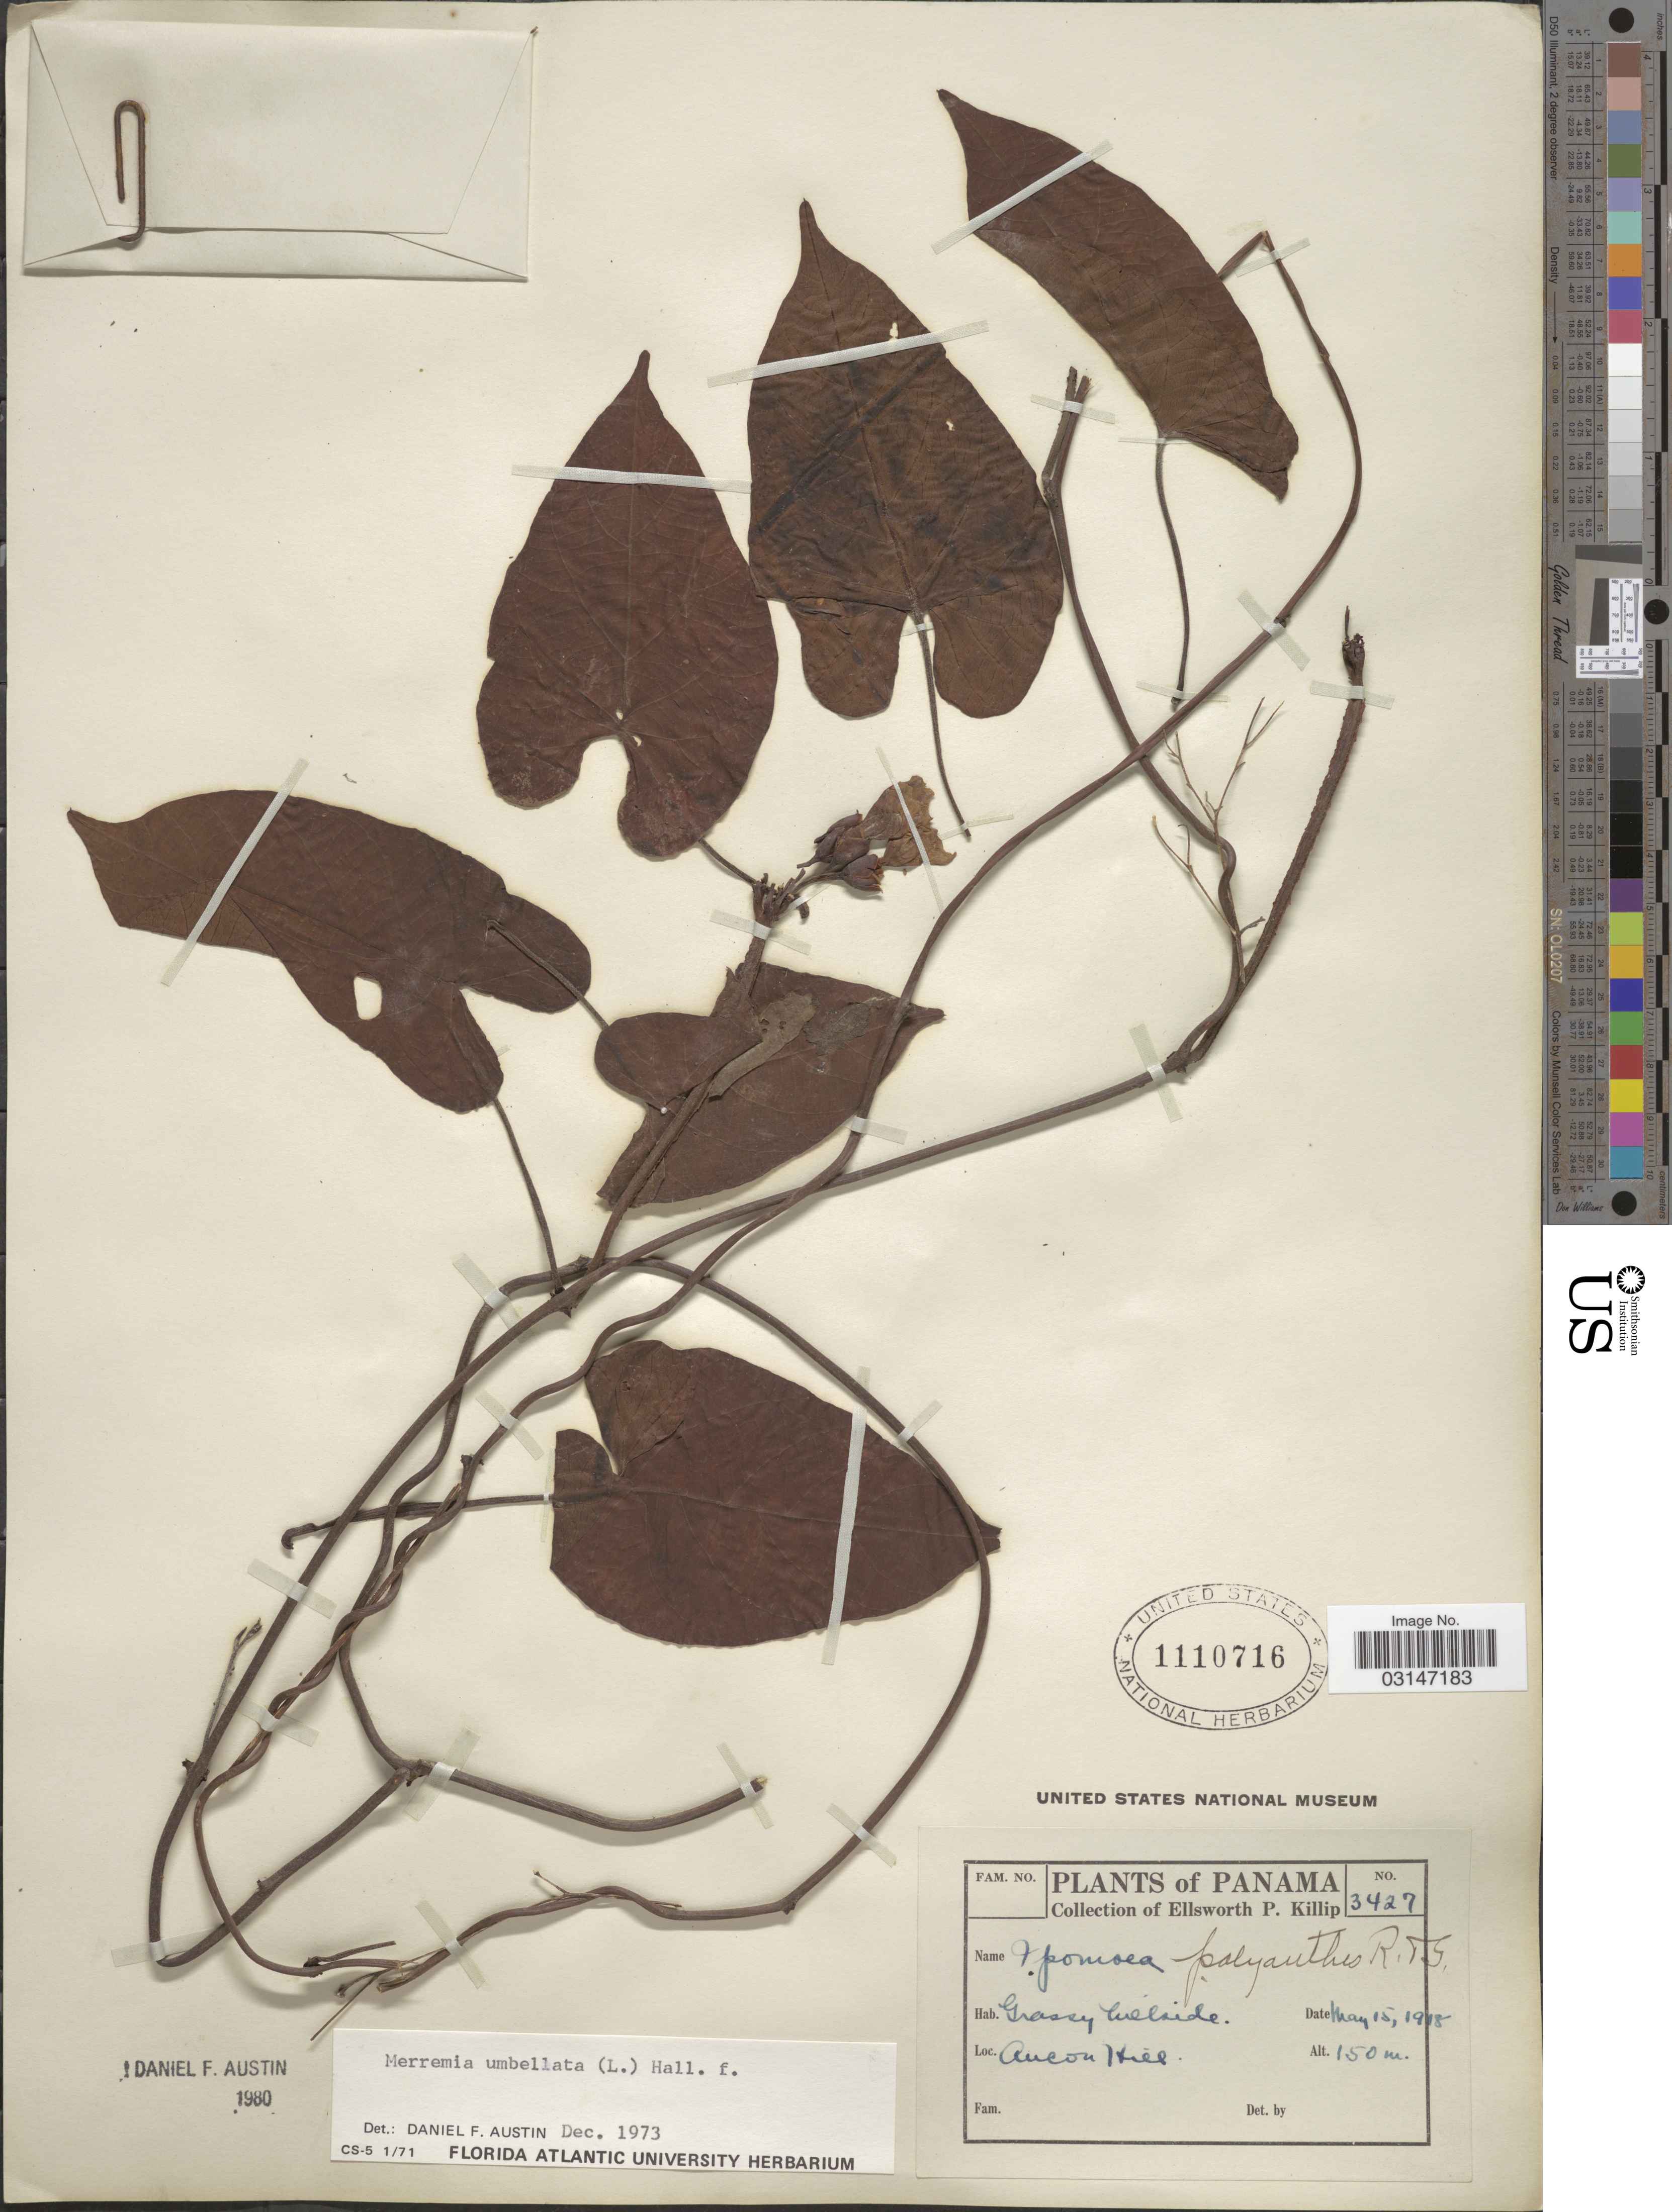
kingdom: Plantae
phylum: Tracheophyta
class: Magnoliopsida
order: Solanales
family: Convolvulaceae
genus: Camonea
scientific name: Camonea umbellata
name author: (L.) A. R. Simões & Staples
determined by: Strong, Mark T., (BOT), Smithsonian Institution - National Museum of Natural History (UNITED STATES)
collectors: E. P. Killip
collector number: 3427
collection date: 1918-05-15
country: Panama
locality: Ancon Hill.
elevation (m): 150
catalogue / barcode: US 1110716